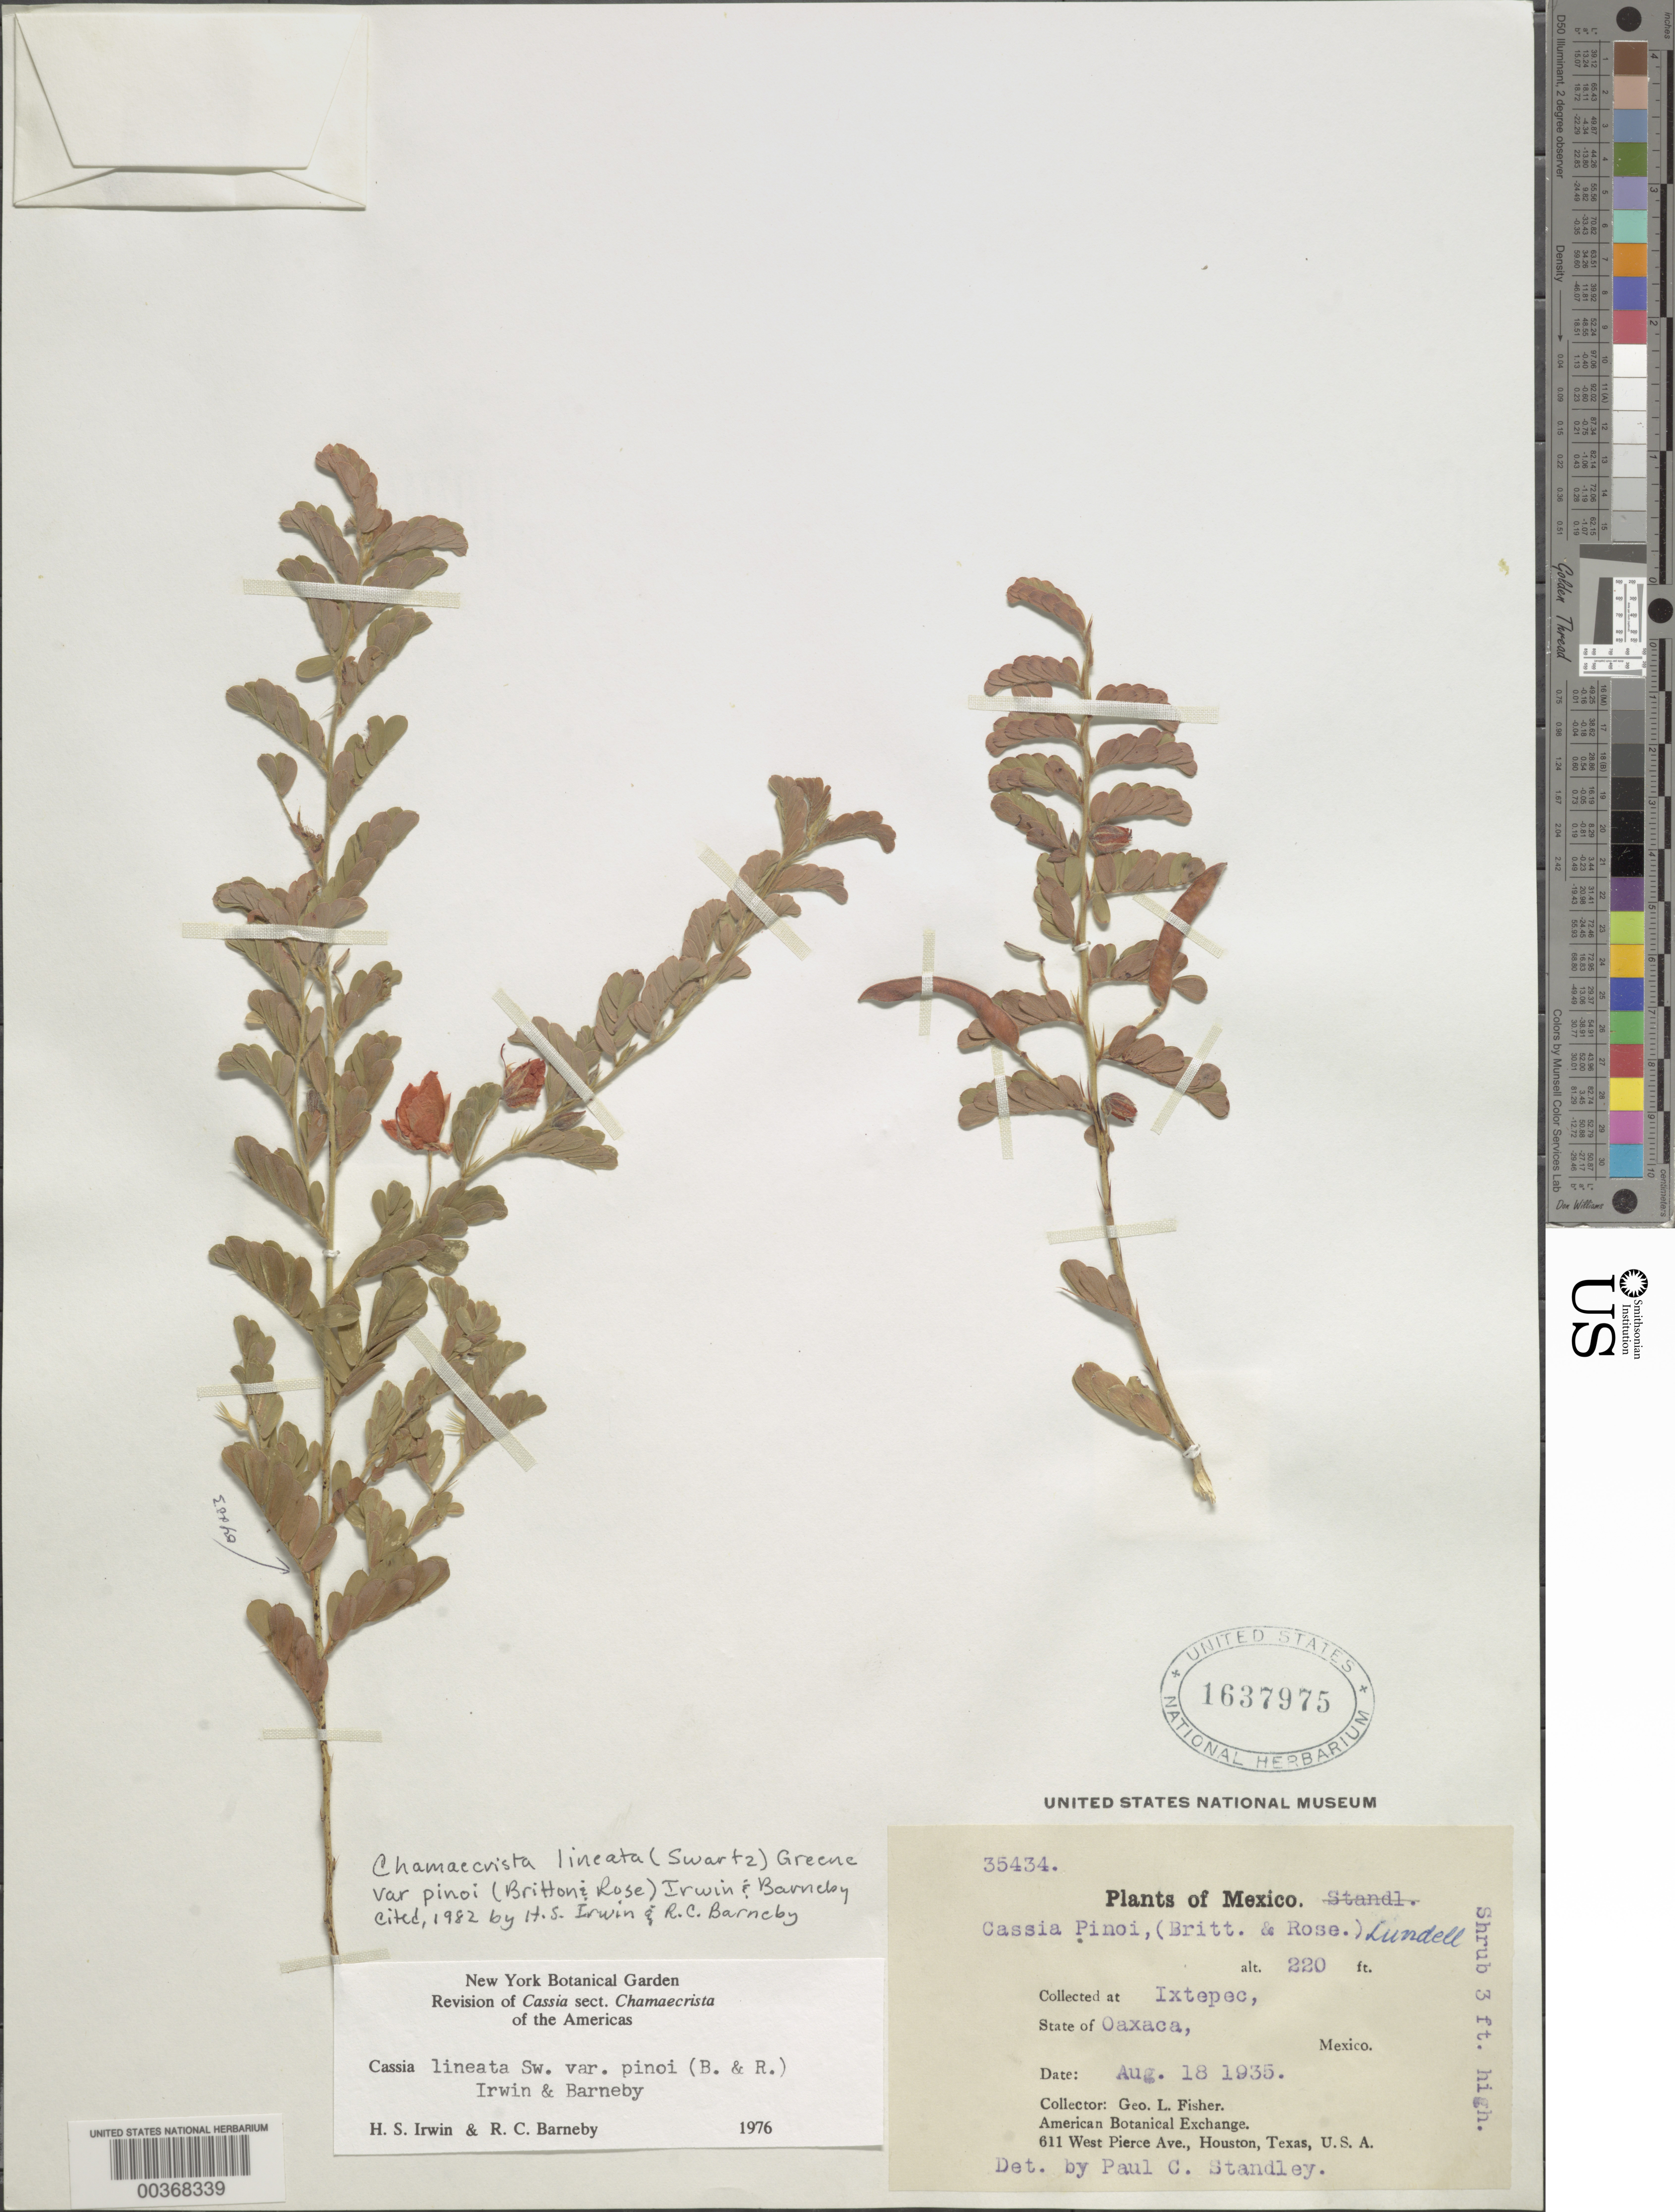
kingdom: Plantae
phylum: Tracheophyta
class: Magnoliopsida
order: Fabales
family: Fabaceae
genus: Chamaecrista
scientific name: Chamaecrista lineata var. pinoi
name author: (Britton & Rose) H.S. Irwin & Barneby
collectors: G. L. Fisher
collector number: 35434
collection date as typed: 18 Aug 1935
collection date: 1935-08-18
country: Mexico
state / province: Oaxaca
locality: Ixtepec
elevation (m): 67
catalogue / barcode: US 1637975